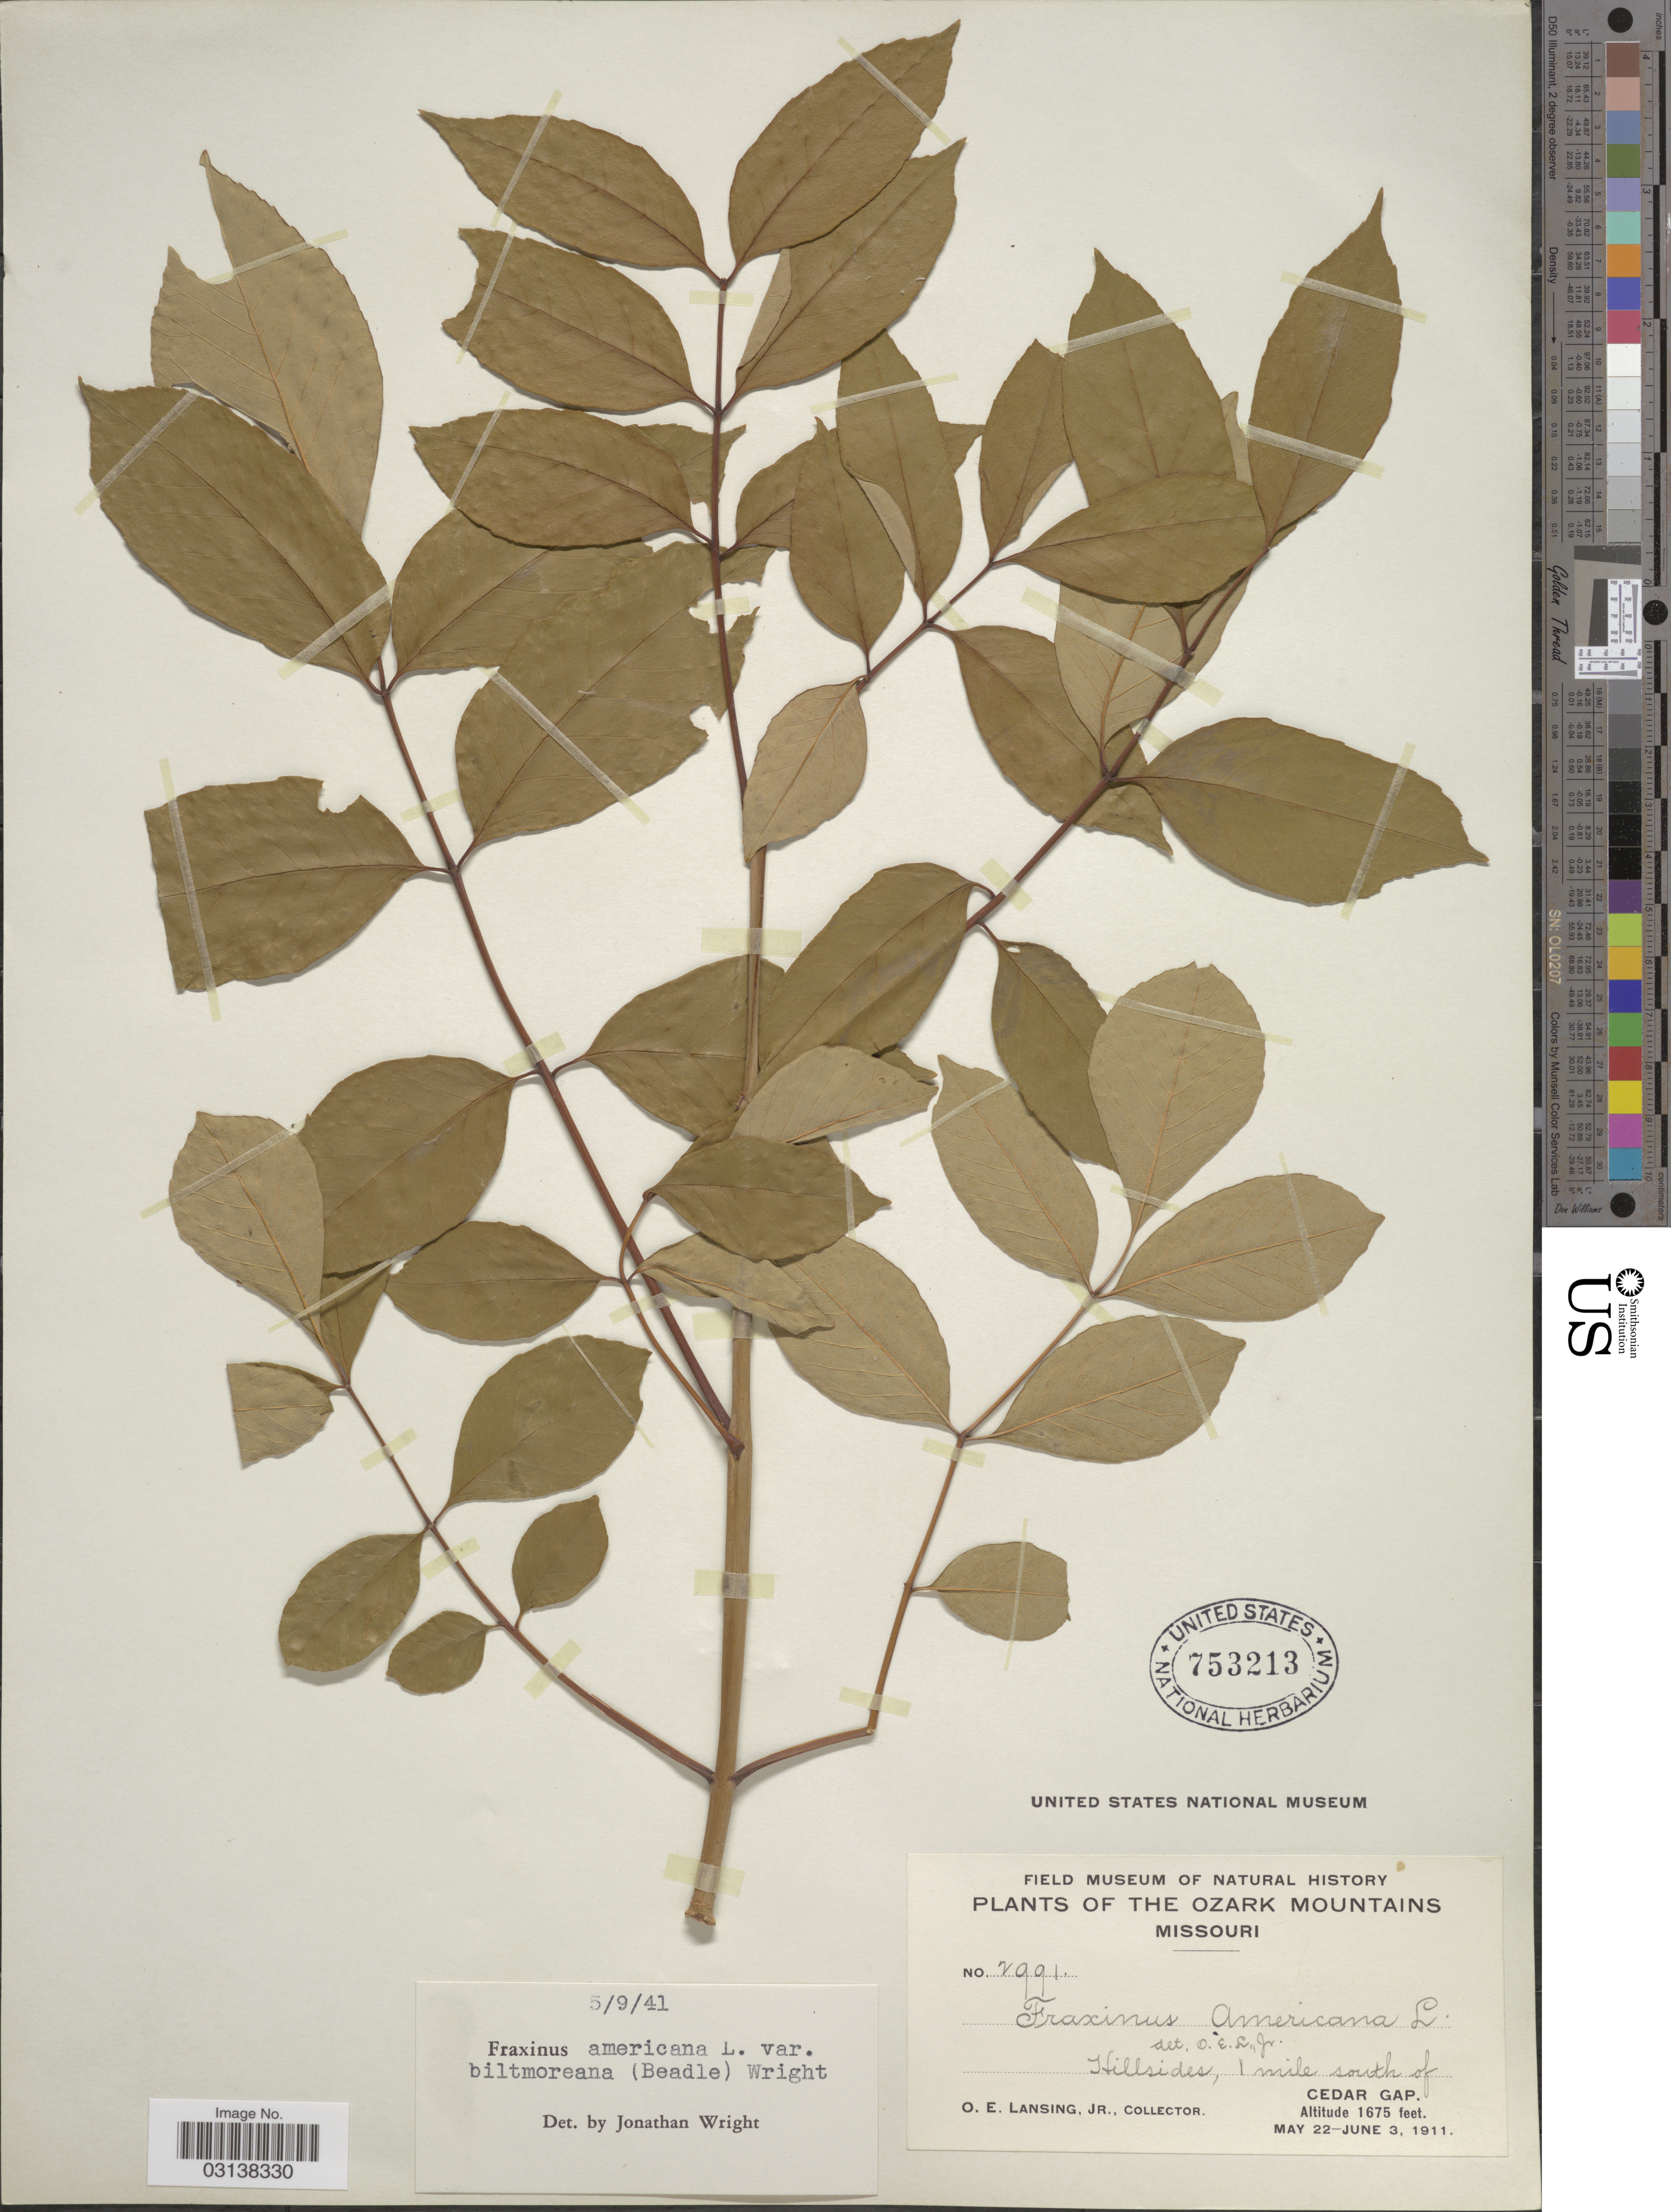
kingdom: Plantae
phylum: Tracheophyta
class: Magnoliopsida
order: Lamiales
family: Oleaceae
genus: Fraxinus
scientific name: Fraxinus americana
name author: L.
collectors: O. Lansing Jr.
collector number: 2991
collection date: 1911-05-22/1911-06-03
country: United States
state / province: Missouri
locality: The Ozark Mountains. Hillsides, 1 mile south of Cedar Gap.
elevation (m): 511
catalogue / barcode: US 753213